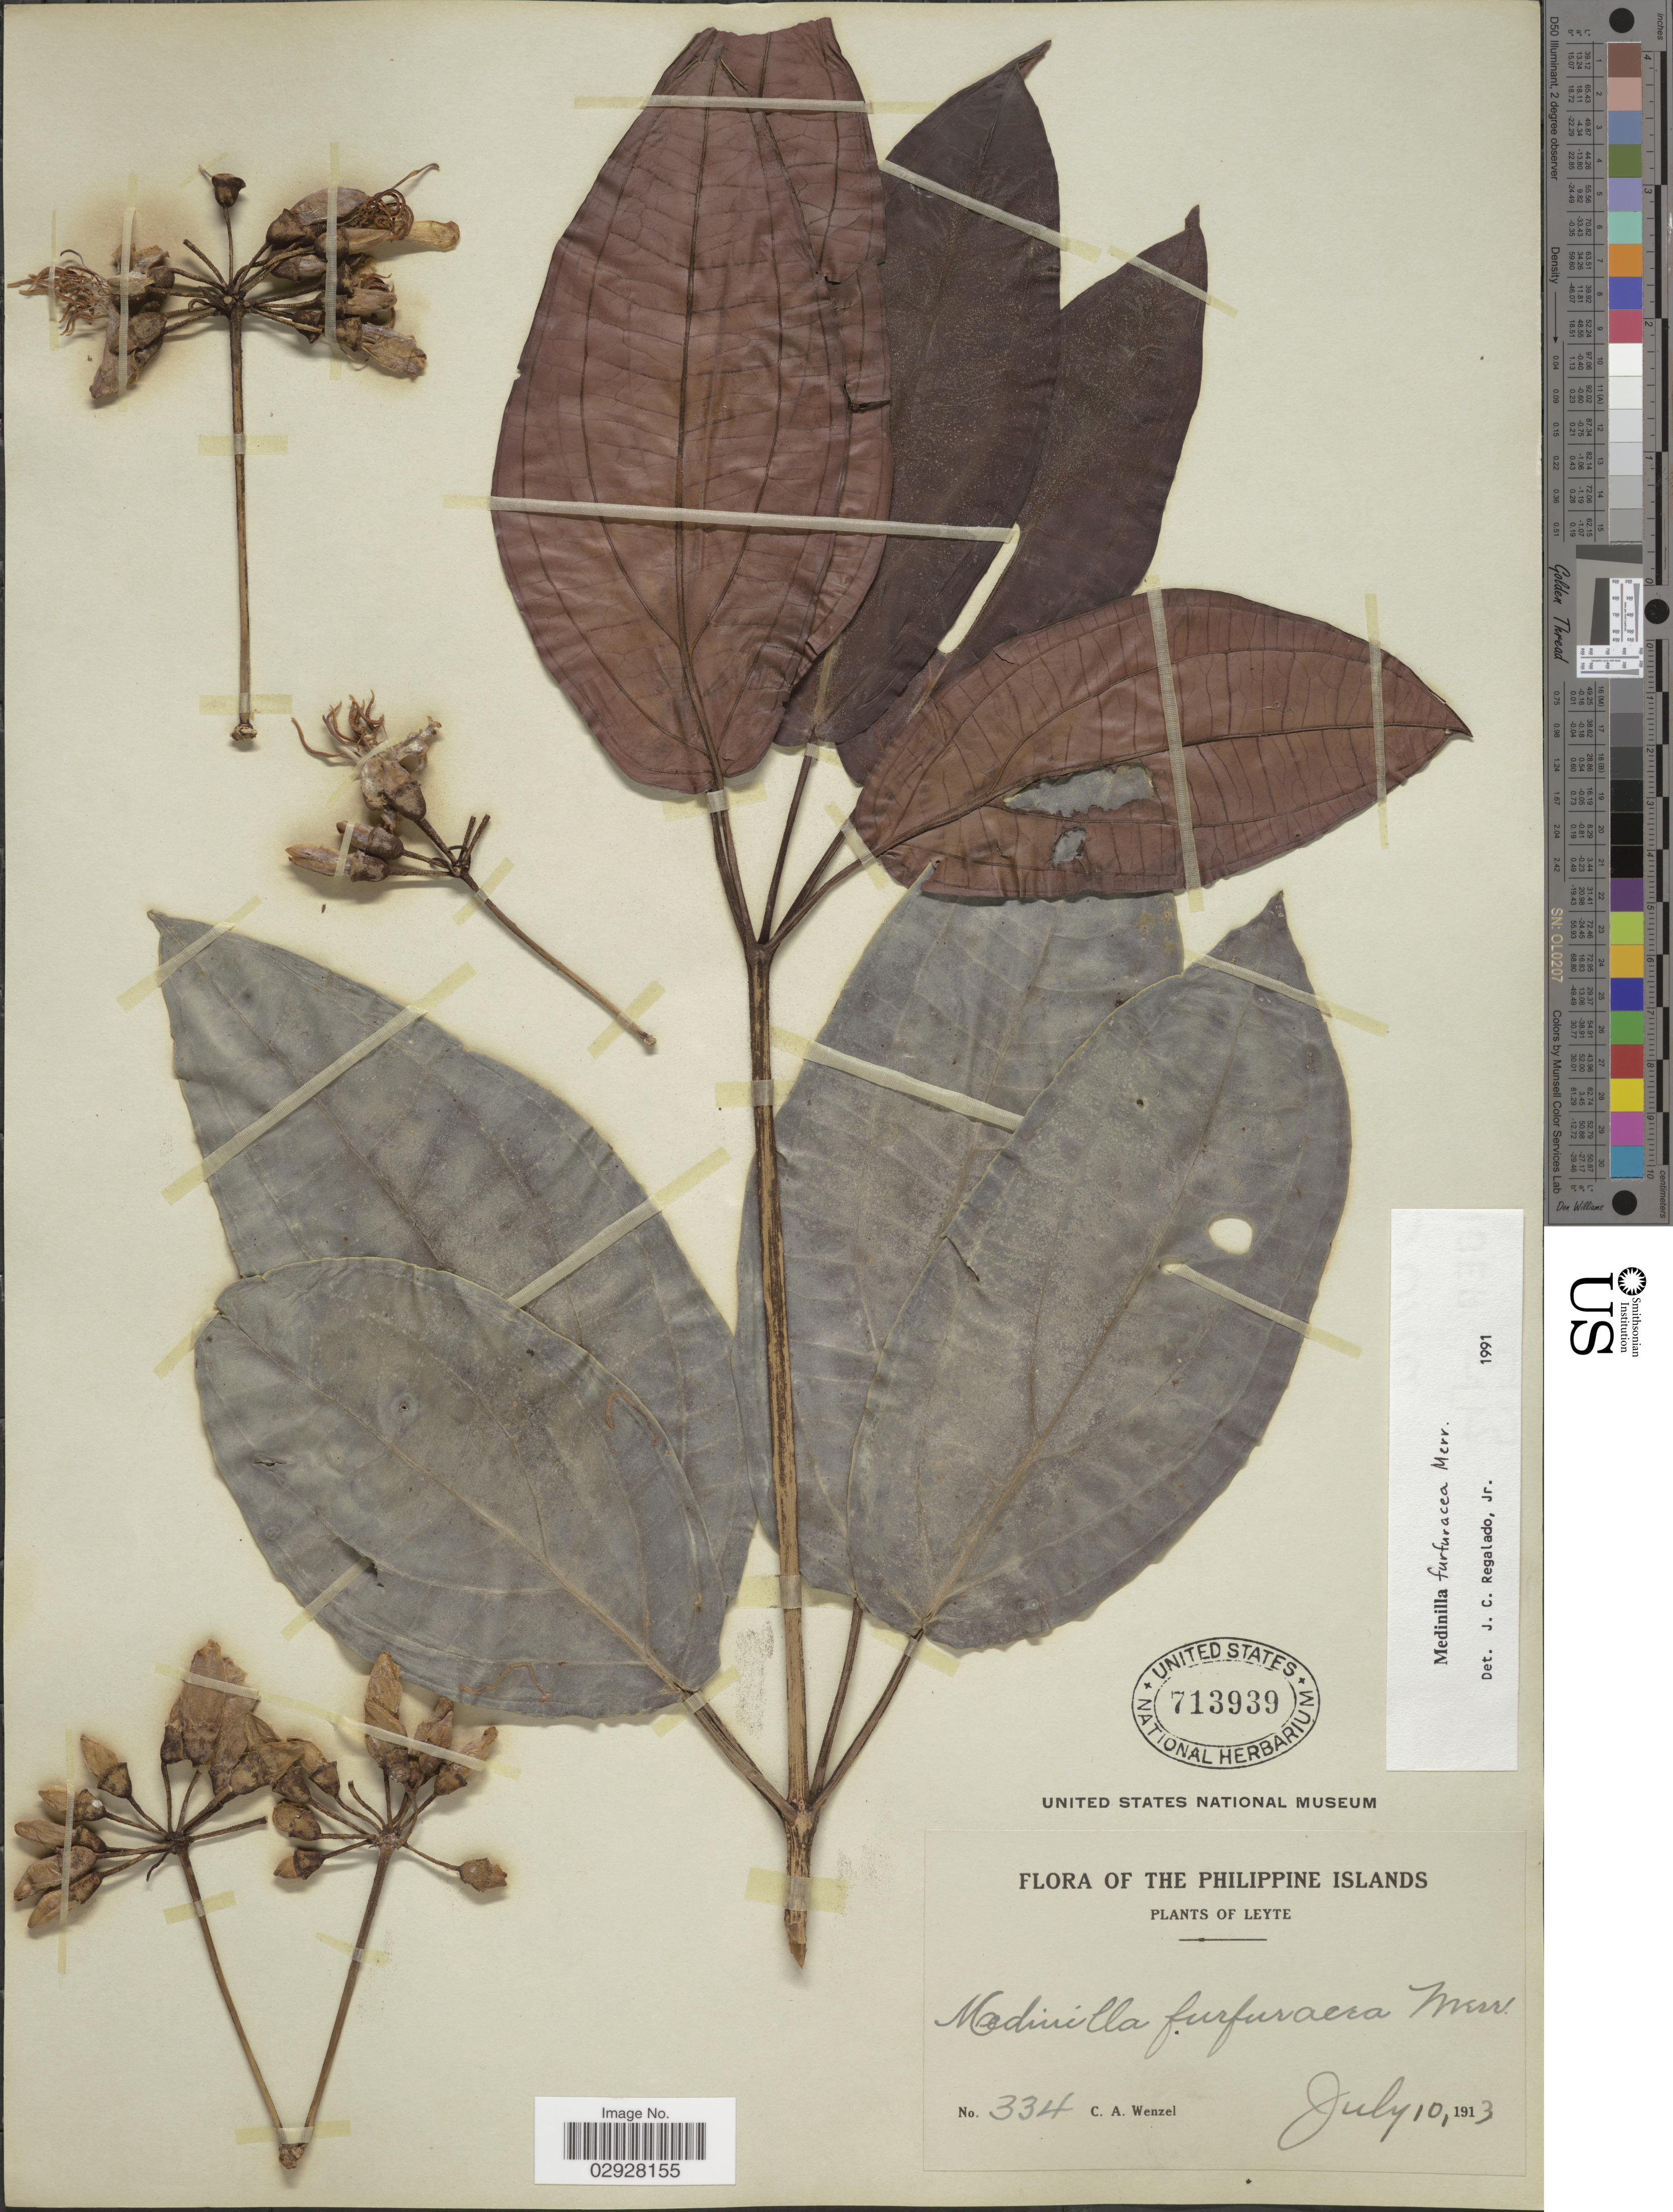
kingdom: Plantae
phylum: Tracheophyta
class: Magnoliopsida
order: Myrtales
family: Melastomataceae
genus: Medinilla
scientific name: Medinilla furfuracea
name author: Merr.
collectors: C. Wenzel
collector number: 334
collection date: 1913-07-10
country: Philippines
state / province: Eastern Visayas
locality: Leyte.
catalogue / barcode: US 713939